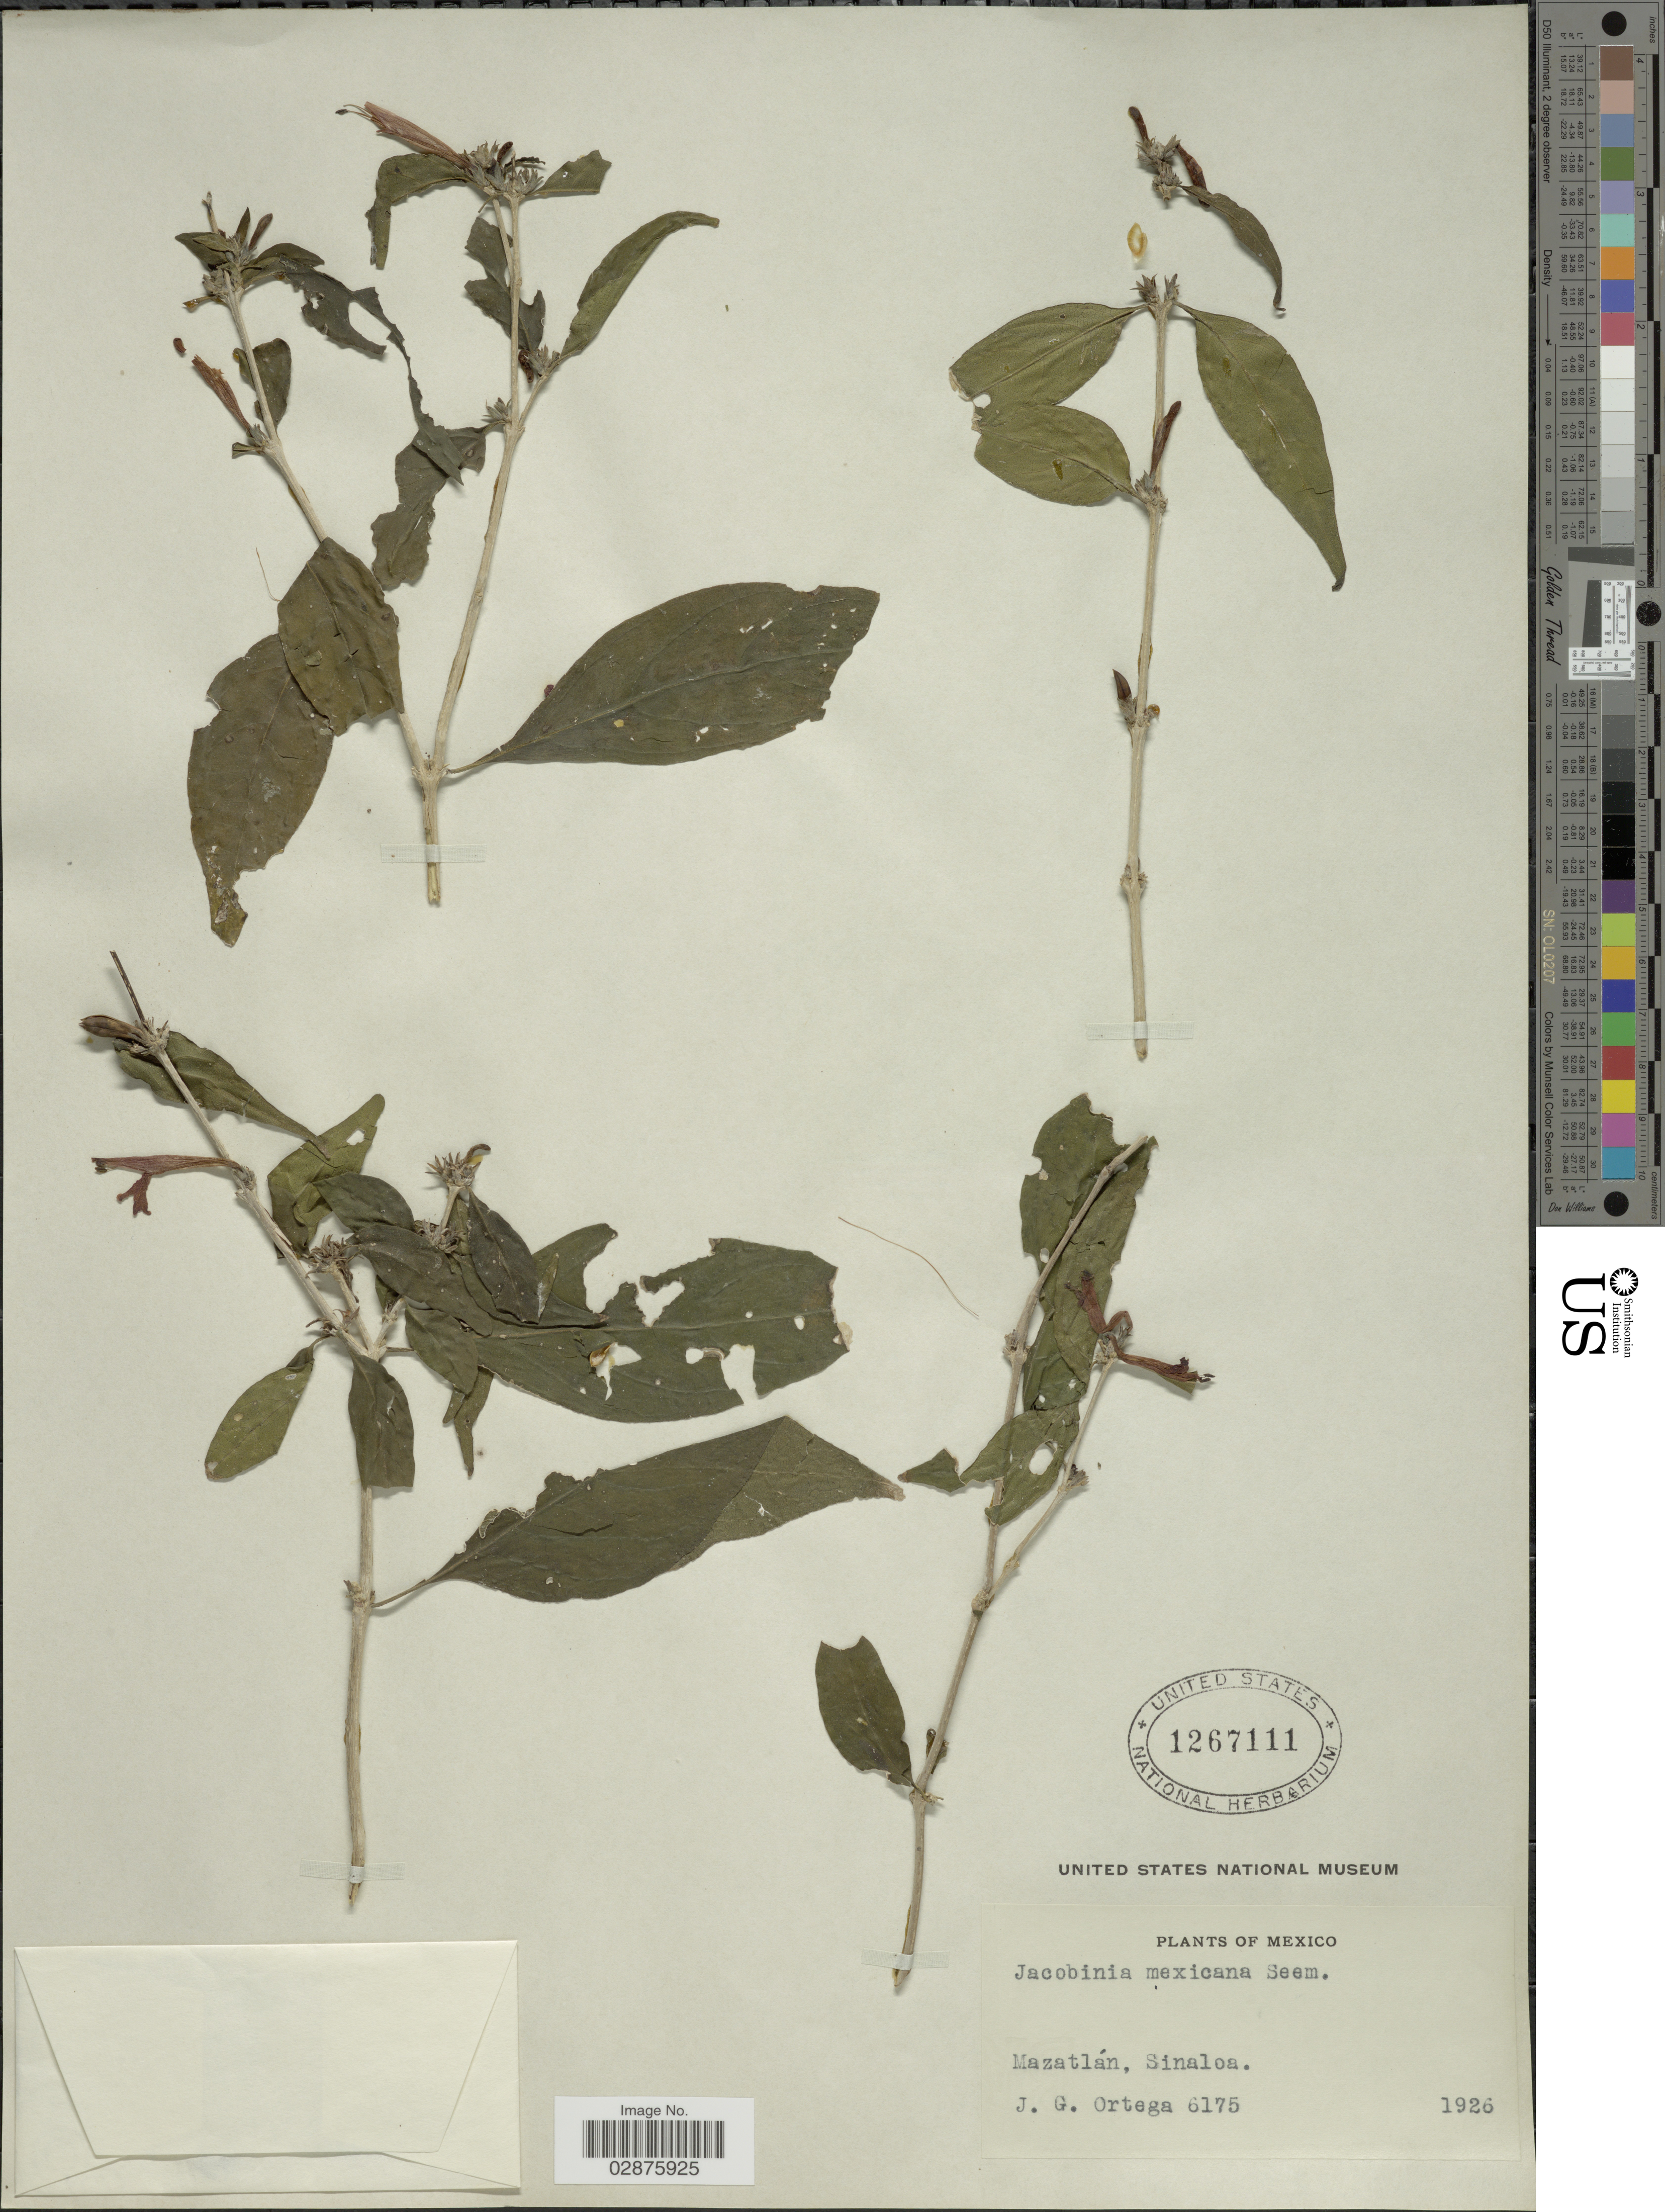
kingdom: Plantae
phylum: Tracheophyta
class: Magnoliopsida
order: Lamiales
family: Acanthaceae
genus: Justicia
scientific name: Justicia candicans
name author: (Nees) L.D. Benson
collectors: J. Ortega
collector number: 6175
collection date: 1926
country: Mexico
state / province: Sinaloa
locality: Mazatlán.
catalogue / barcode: US 1267111